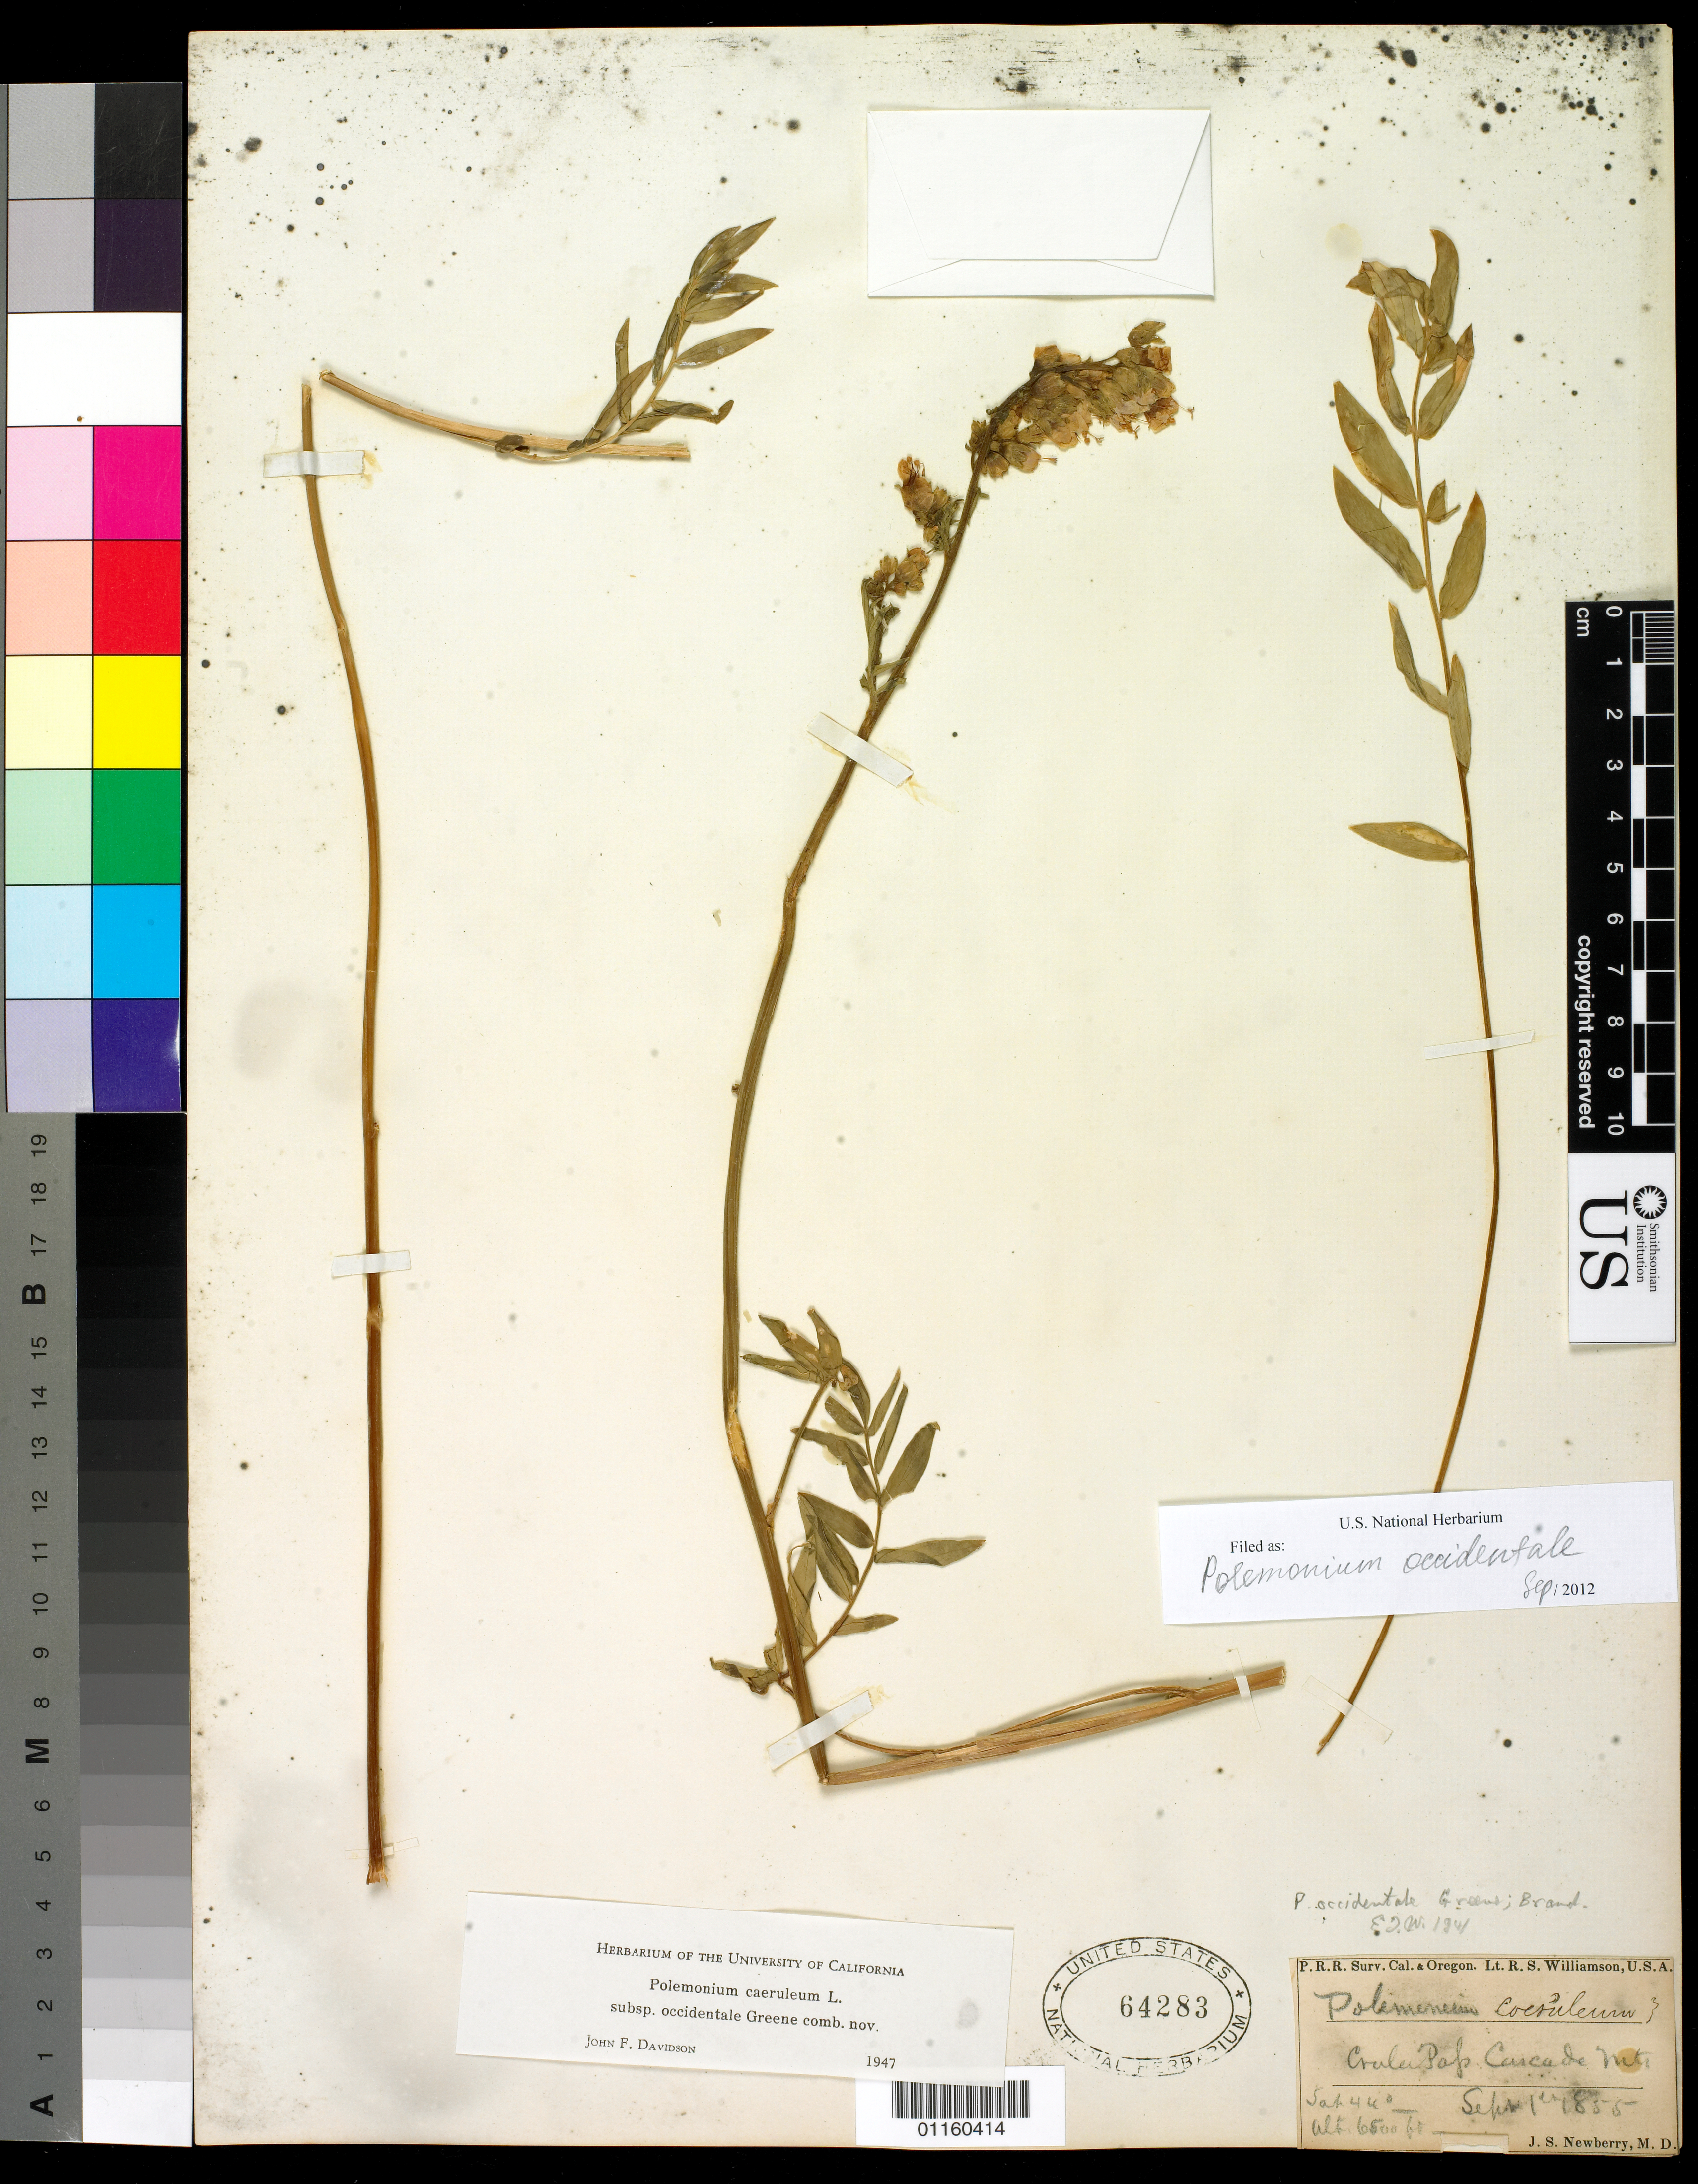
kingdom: Plantae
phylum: Tracheophyta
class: Magnoliopsida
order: Ericales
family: Polemoniaceae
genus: Polemonium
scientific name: Polemonium occidentale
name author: Greene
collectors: J. S. Newberry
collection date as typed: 1 Sep 1855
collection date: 1855-09-01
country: United States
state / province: Oregon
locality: Cascade Mts.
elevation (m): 1981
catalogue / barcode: US 64283